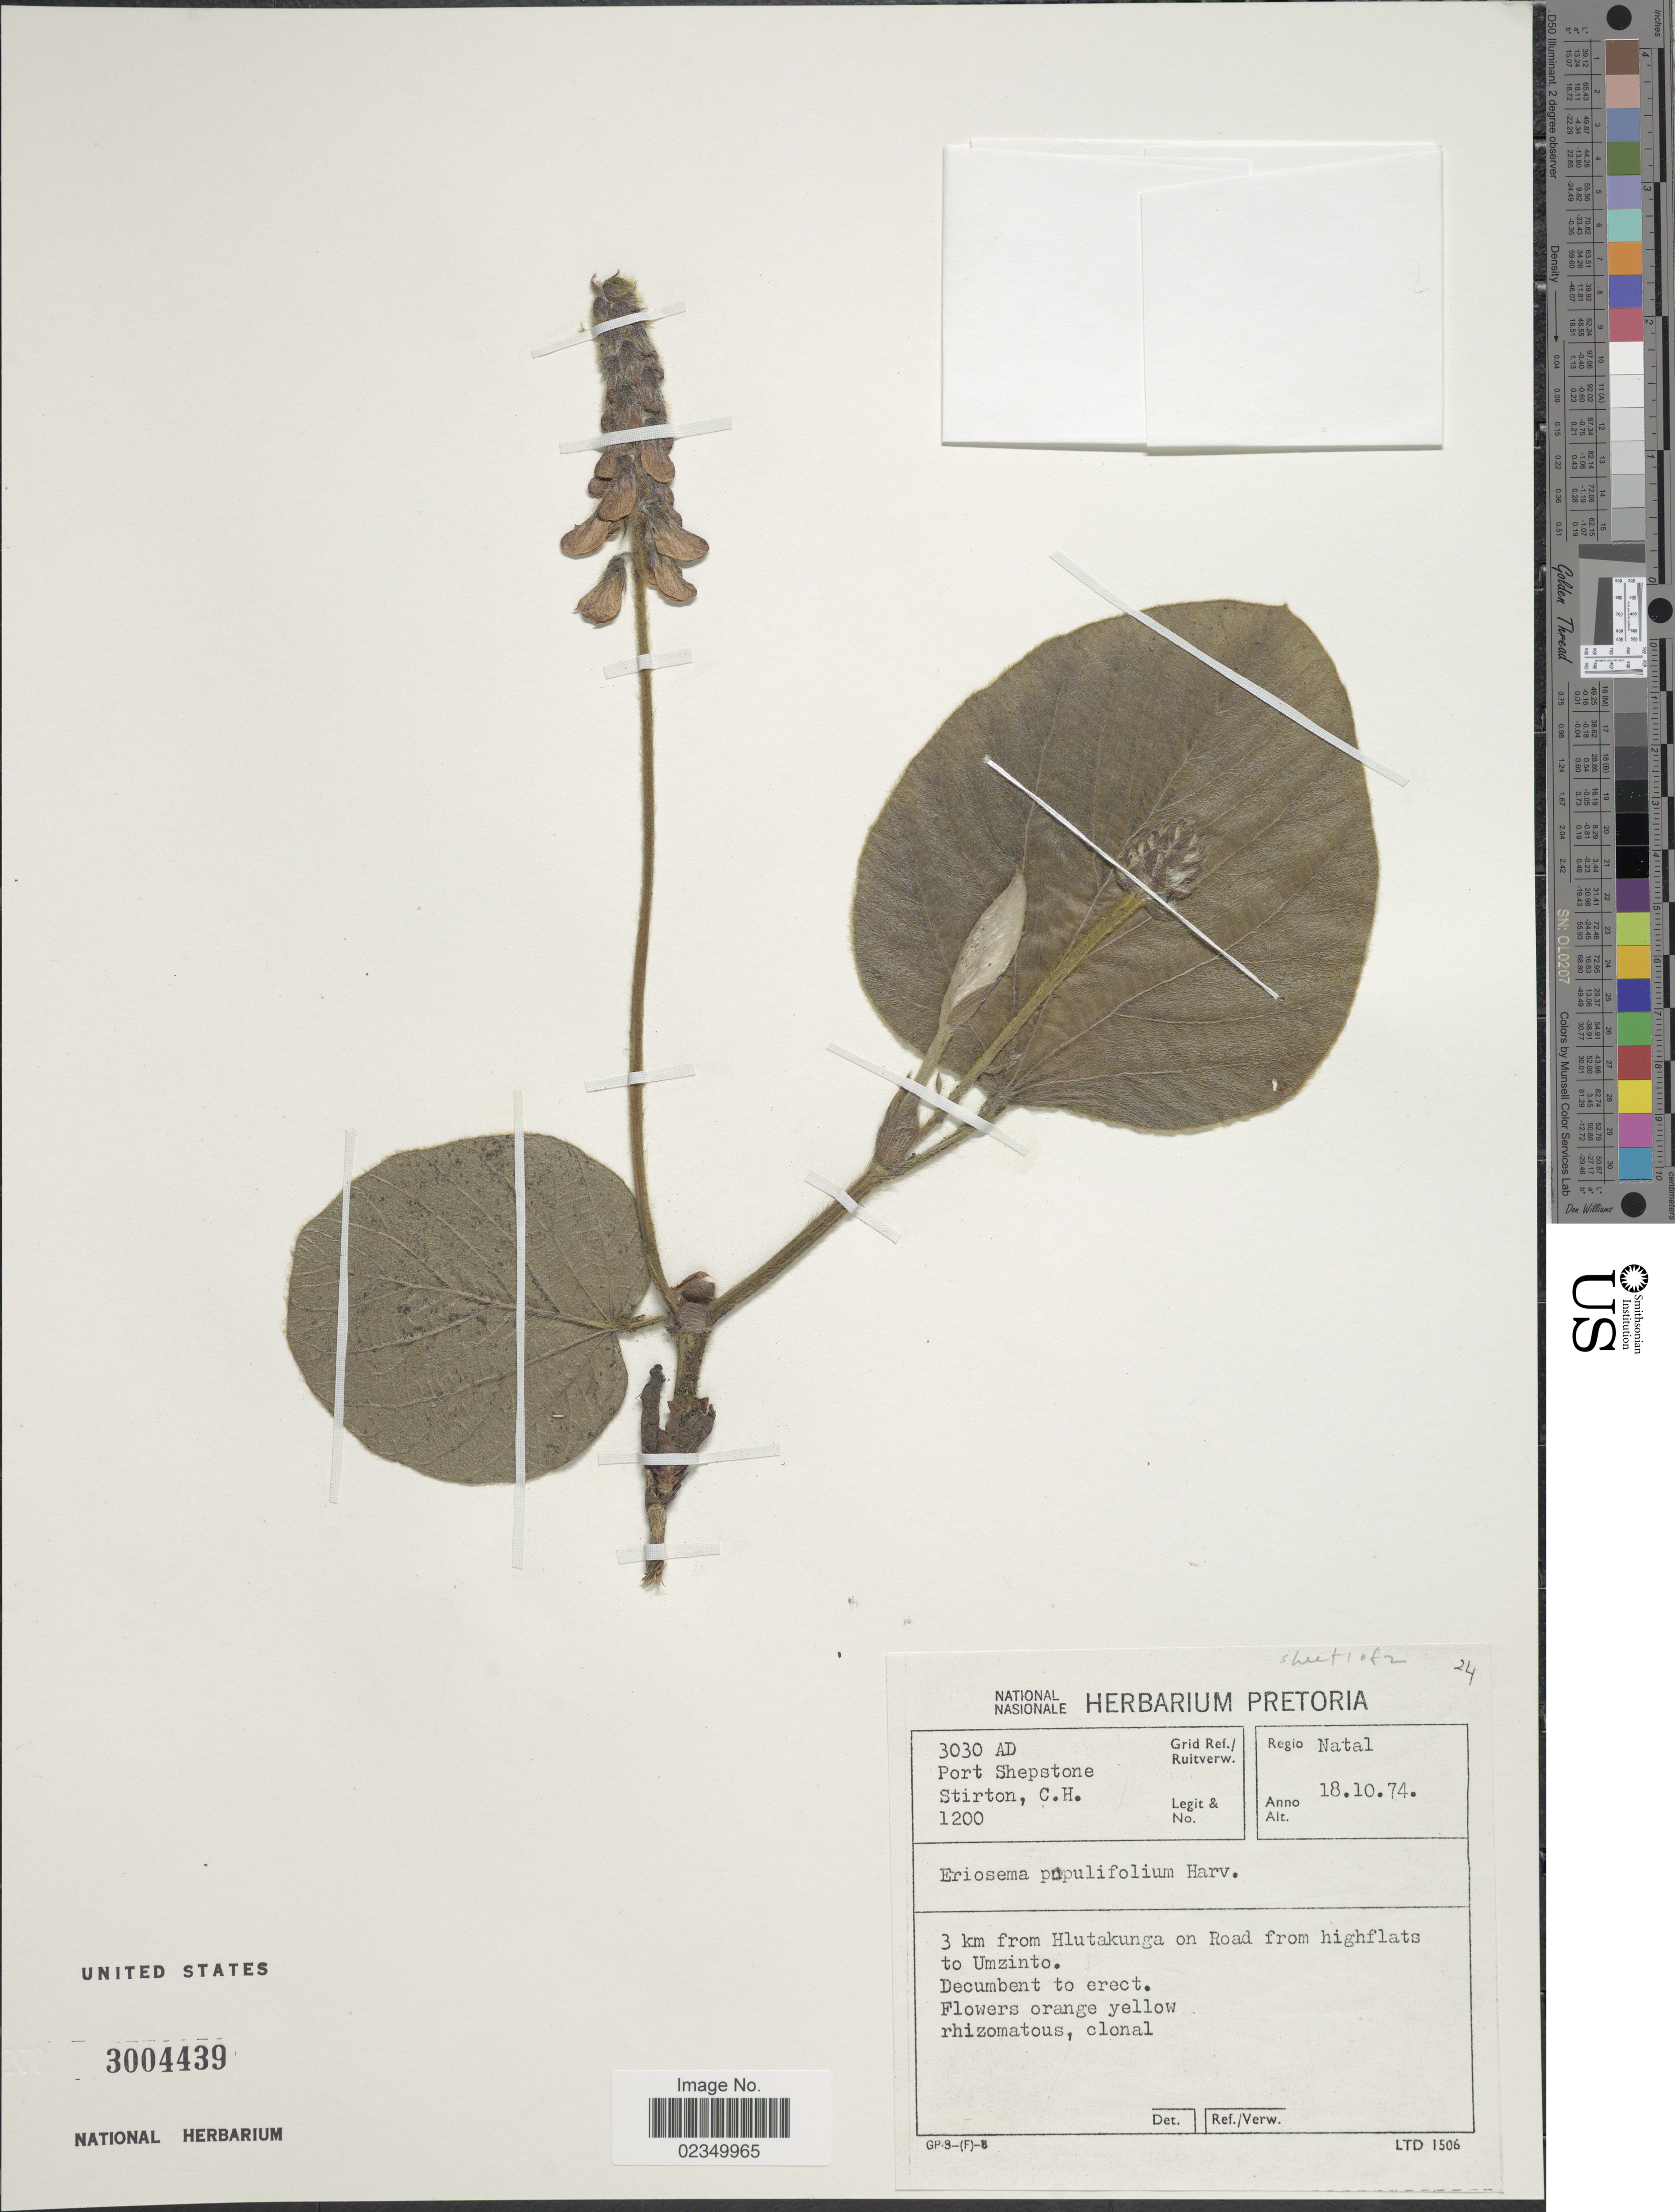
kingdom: Plantae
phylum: Tracheophyta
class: Magnoliopsida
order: Fabales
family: Fabaceae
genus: Eriosema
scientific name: Eriosema populifolium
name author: Harv.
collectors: C. H. Stirton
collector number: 1200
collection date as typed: Transcribed d/m/y: 18/10/74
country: South Africa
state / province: KwaZulu-Natal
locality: Regio Natal, 3030AD Port Shepstone. 3 km from Hlutakunga on Road from highflats to Umzinto.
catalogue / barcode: US 3004439